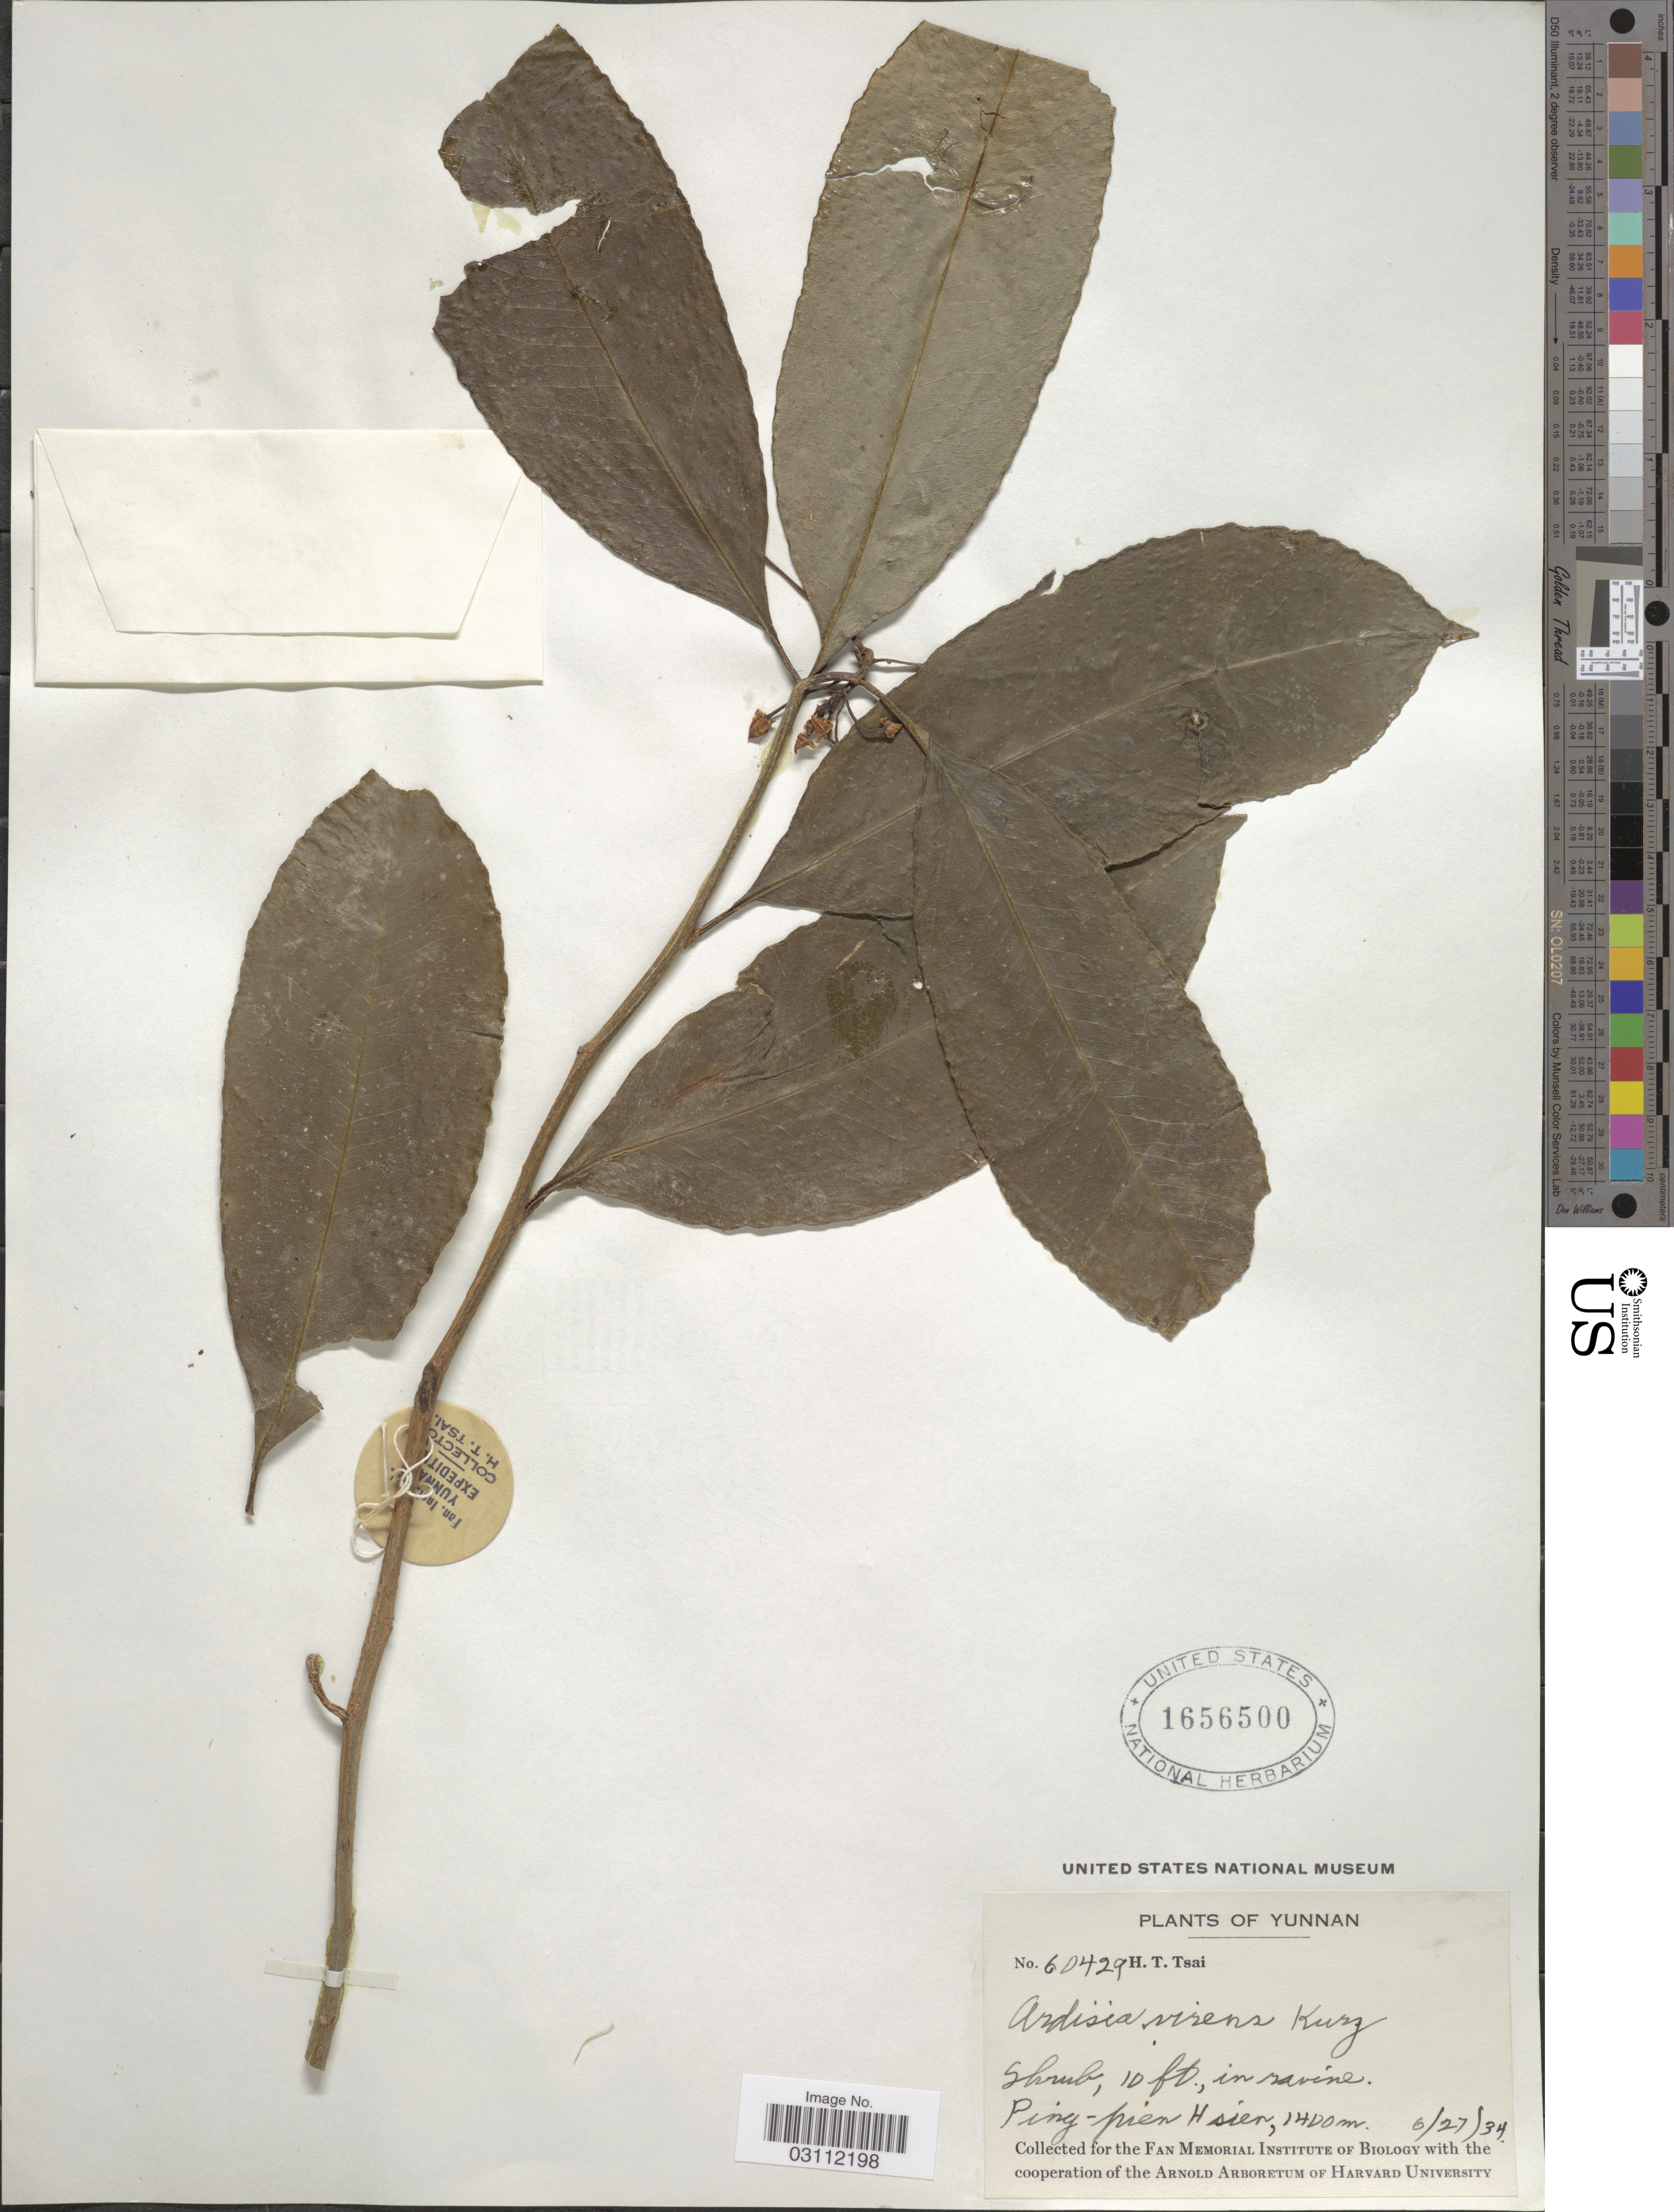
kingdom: Plantae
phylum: Tracheophyta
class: Magnoliopsida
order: Ericales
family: Primulaceae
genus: Ardisia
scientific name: Ardisia virens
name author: Kurz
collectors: H. Tsai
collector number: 60429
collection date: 1934-06-27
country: China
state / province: Yunnan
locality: Ping-pien Hsien.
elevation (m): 1400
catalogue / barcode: US 1656500